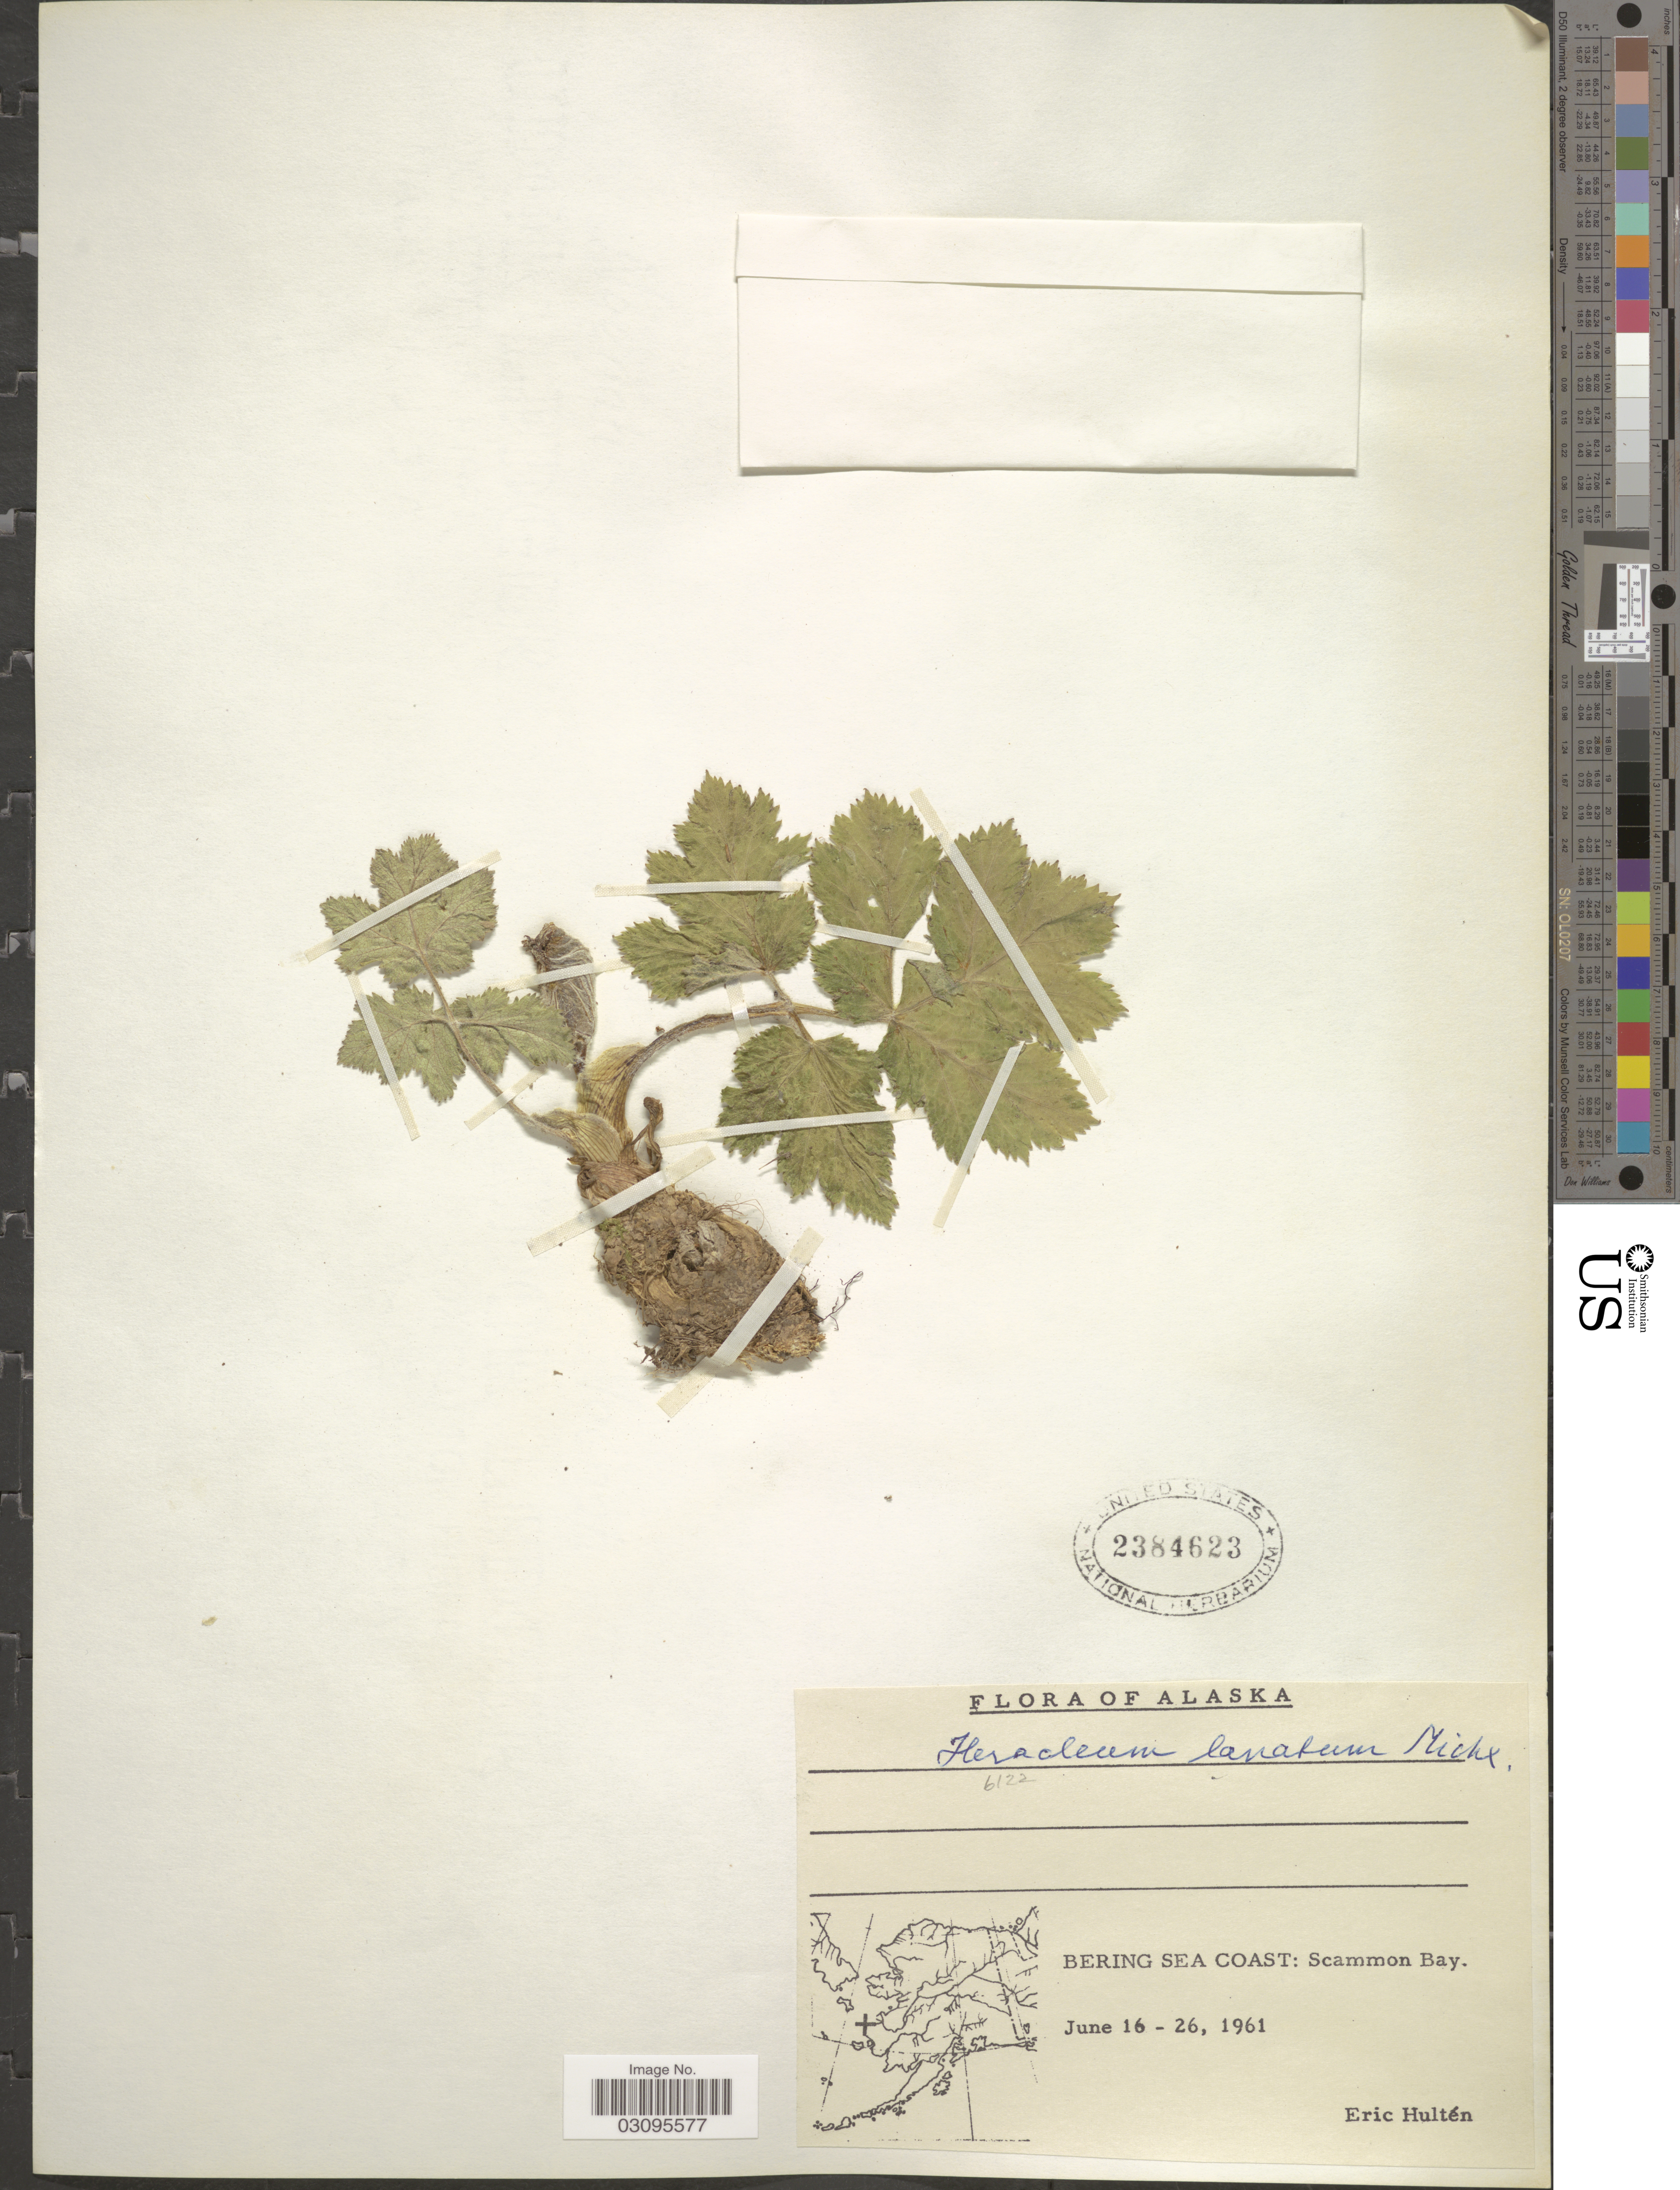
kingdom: Plantae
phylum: Tracheophyta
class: Magnoliopsida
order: Apiales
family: Apiaceae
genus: Heracleum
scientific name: Heracleum lanatum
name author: Michx.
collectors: E. G. Hultén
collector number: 6122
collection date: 1961-06-16/1961-06-26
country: United States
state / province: Alaska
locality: Bering Sea Coast: Scammon Bay.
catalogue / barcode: US 2384623